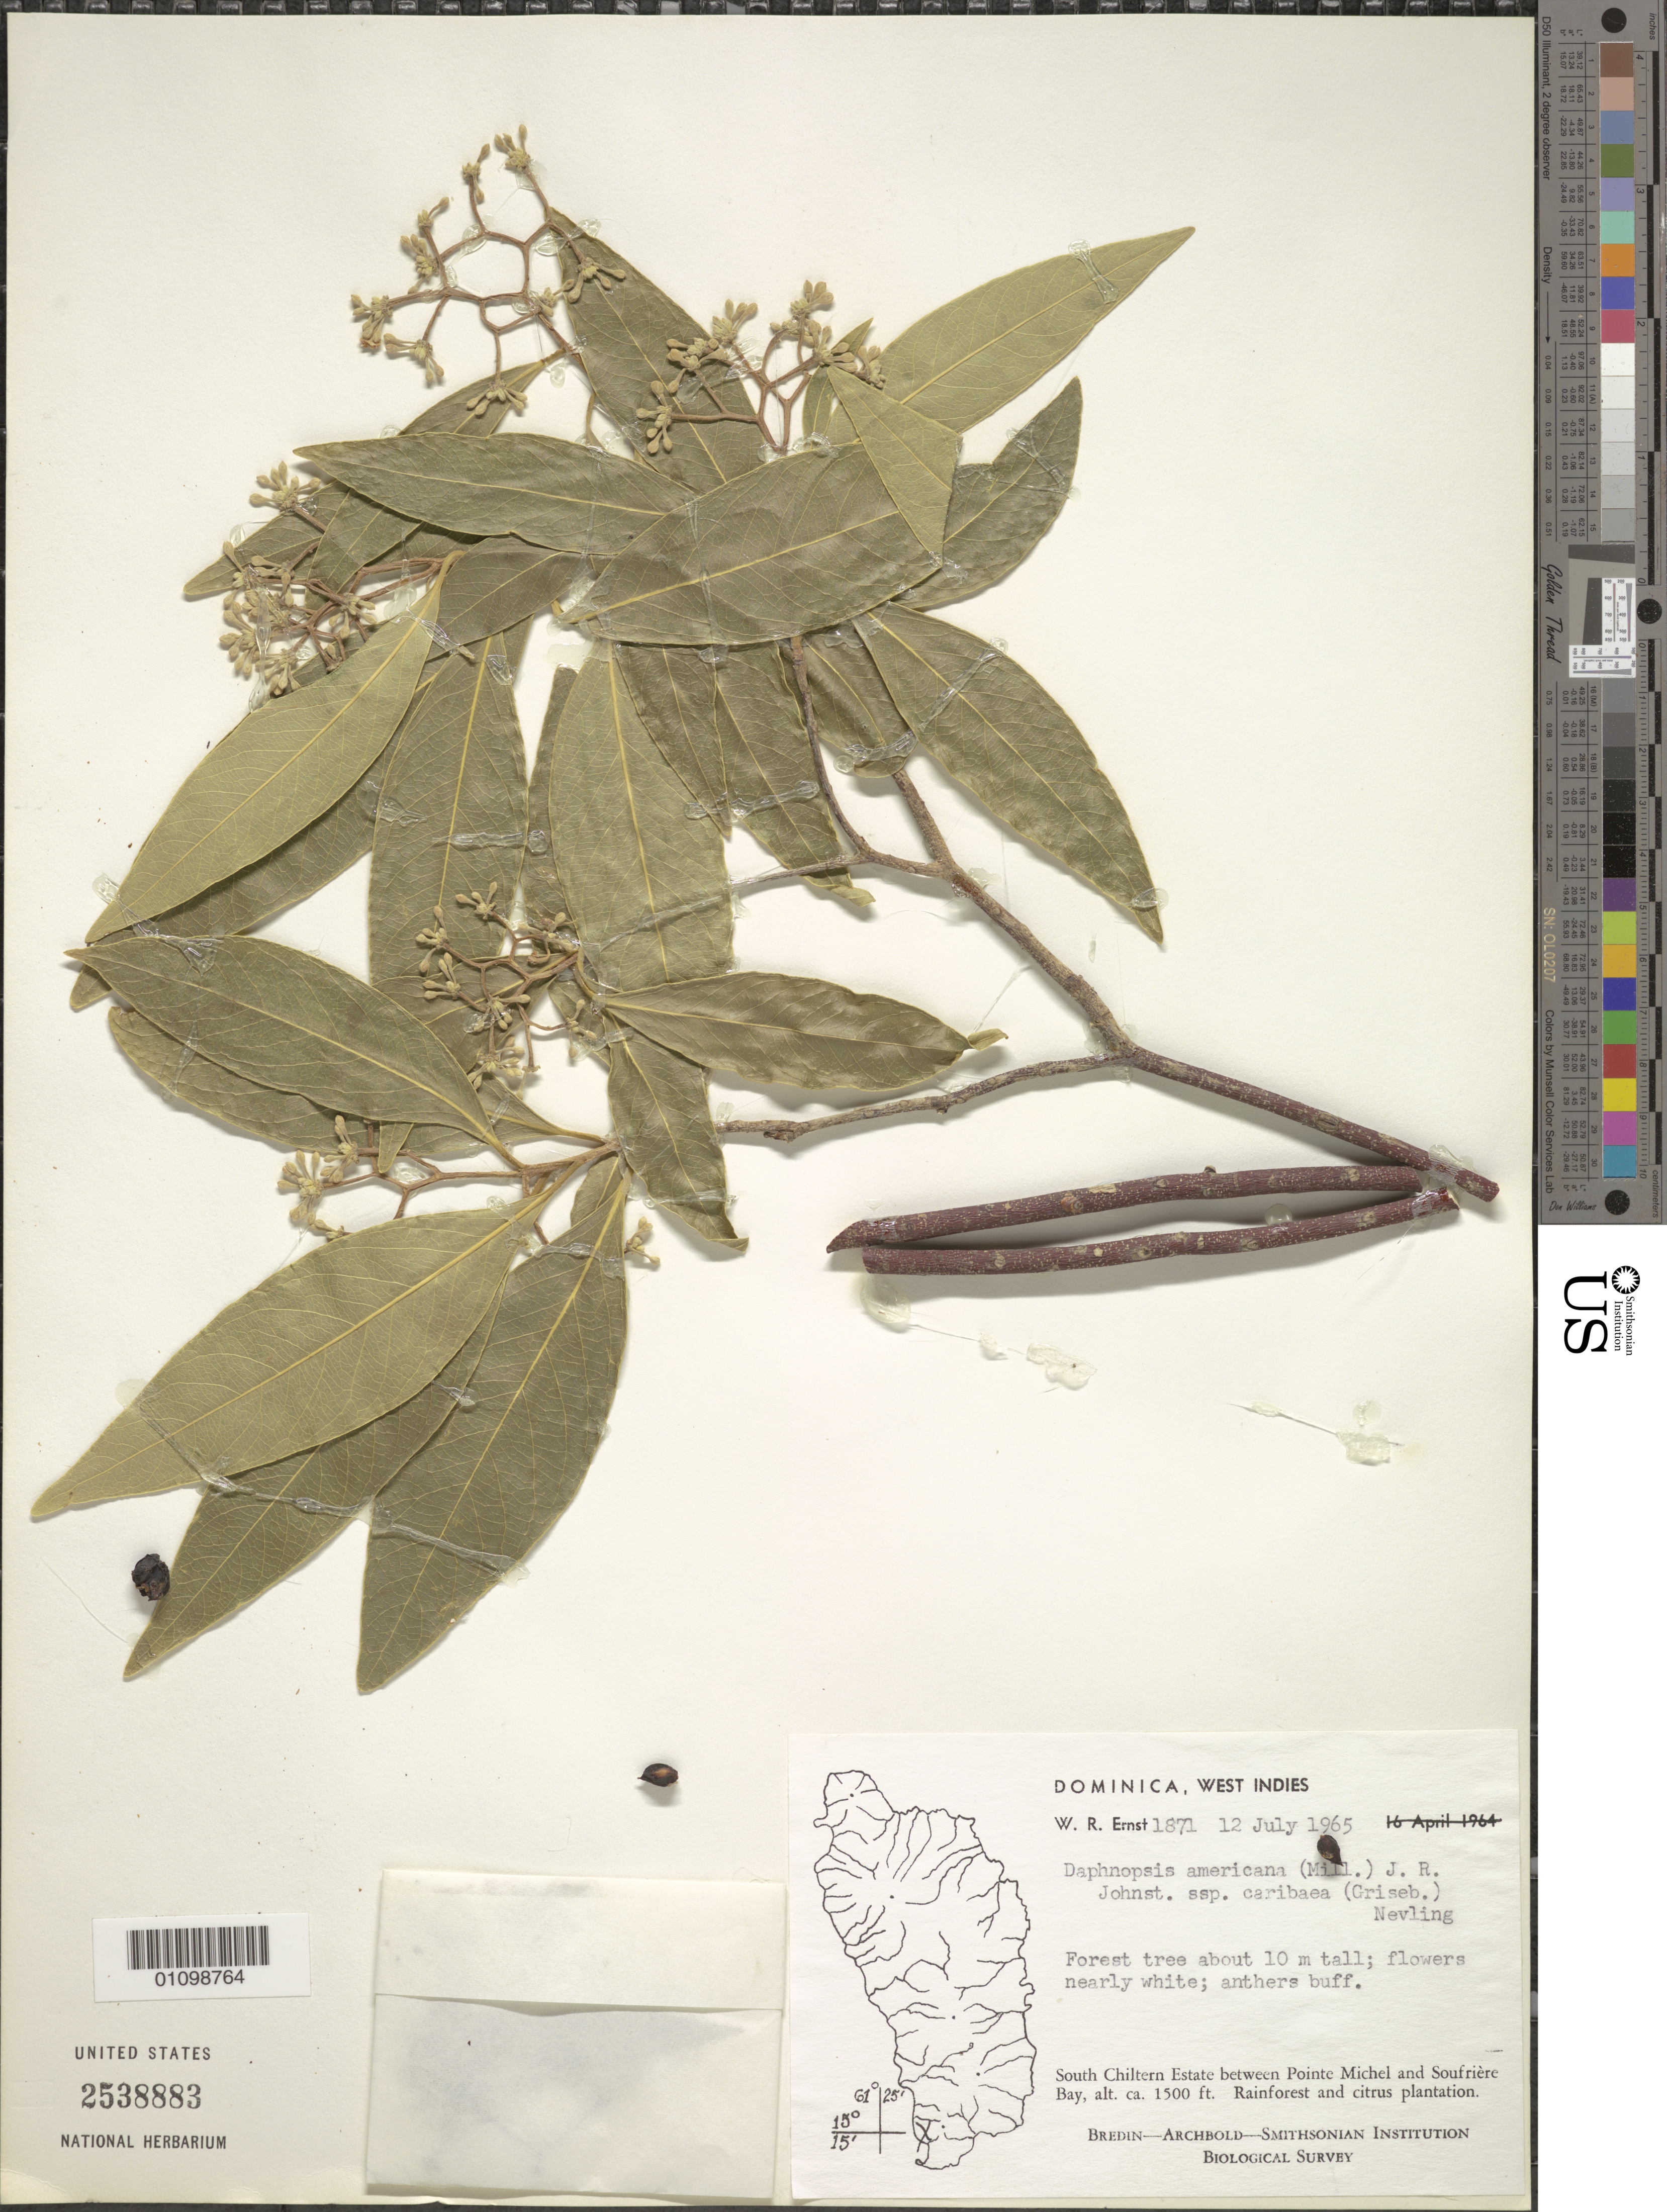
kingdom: Plantae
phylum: Tracheophyta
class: Magnoliopsida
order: Malvales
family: Thymelaeaceae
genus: Daphnopsis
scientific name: Daphnopsis americana subsp. caribaea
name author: (Griseb.) Nevling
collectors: W. R. Ernst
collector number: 1871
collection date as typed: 12 Jul 1965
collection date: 1965-07-12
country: Dominica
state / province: St. Luke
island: Dominica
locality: South Chiltern Estate between Pointe Michel and Soufriere Bay. Rainforest and citrus plantation.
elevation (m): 457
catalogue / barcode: US 2538883